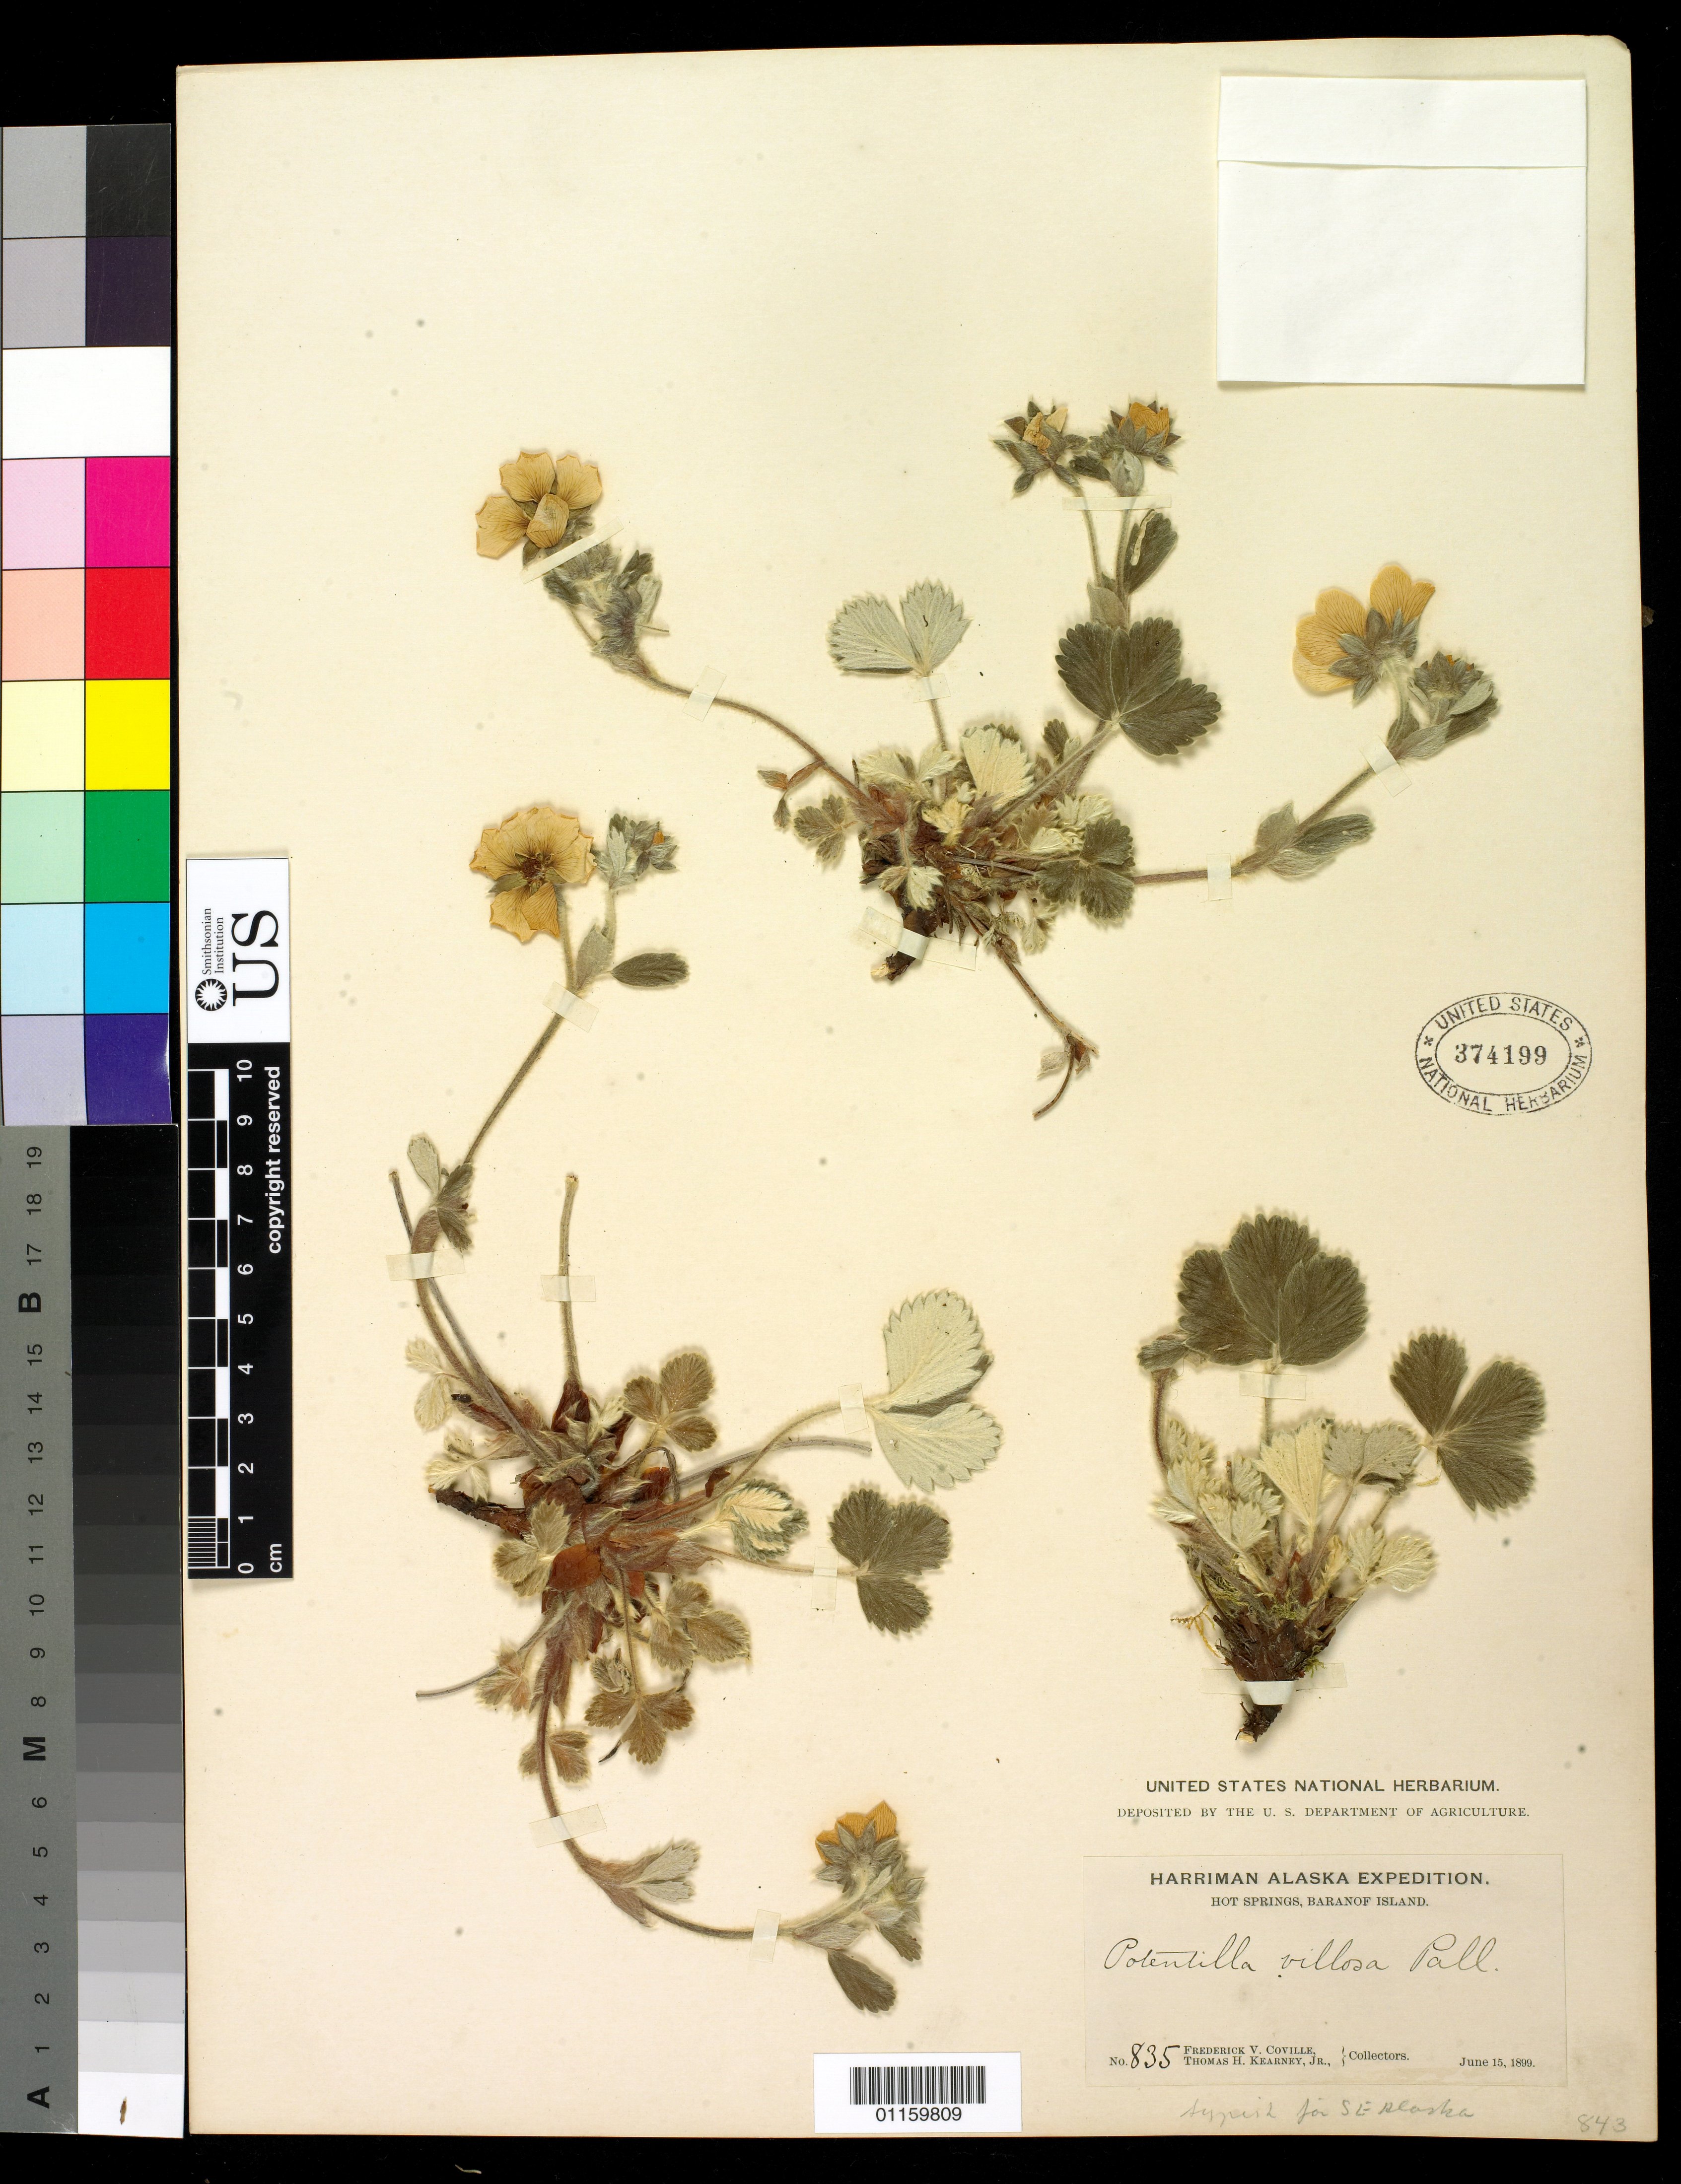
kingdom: Plantae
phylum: Tracheophyta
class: Magnoliopsida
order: Rosales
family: Rosaceae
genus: Potentilla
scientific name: Potentilla villosa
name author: Pall. ex Pursh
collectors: F. V. Coville & T. H. Kearney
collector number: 835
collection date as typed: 15 Jun 1899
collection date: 1899-06-15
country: United States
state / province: Alaska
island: Baranof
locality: Hot Springs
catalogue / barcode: US 374199